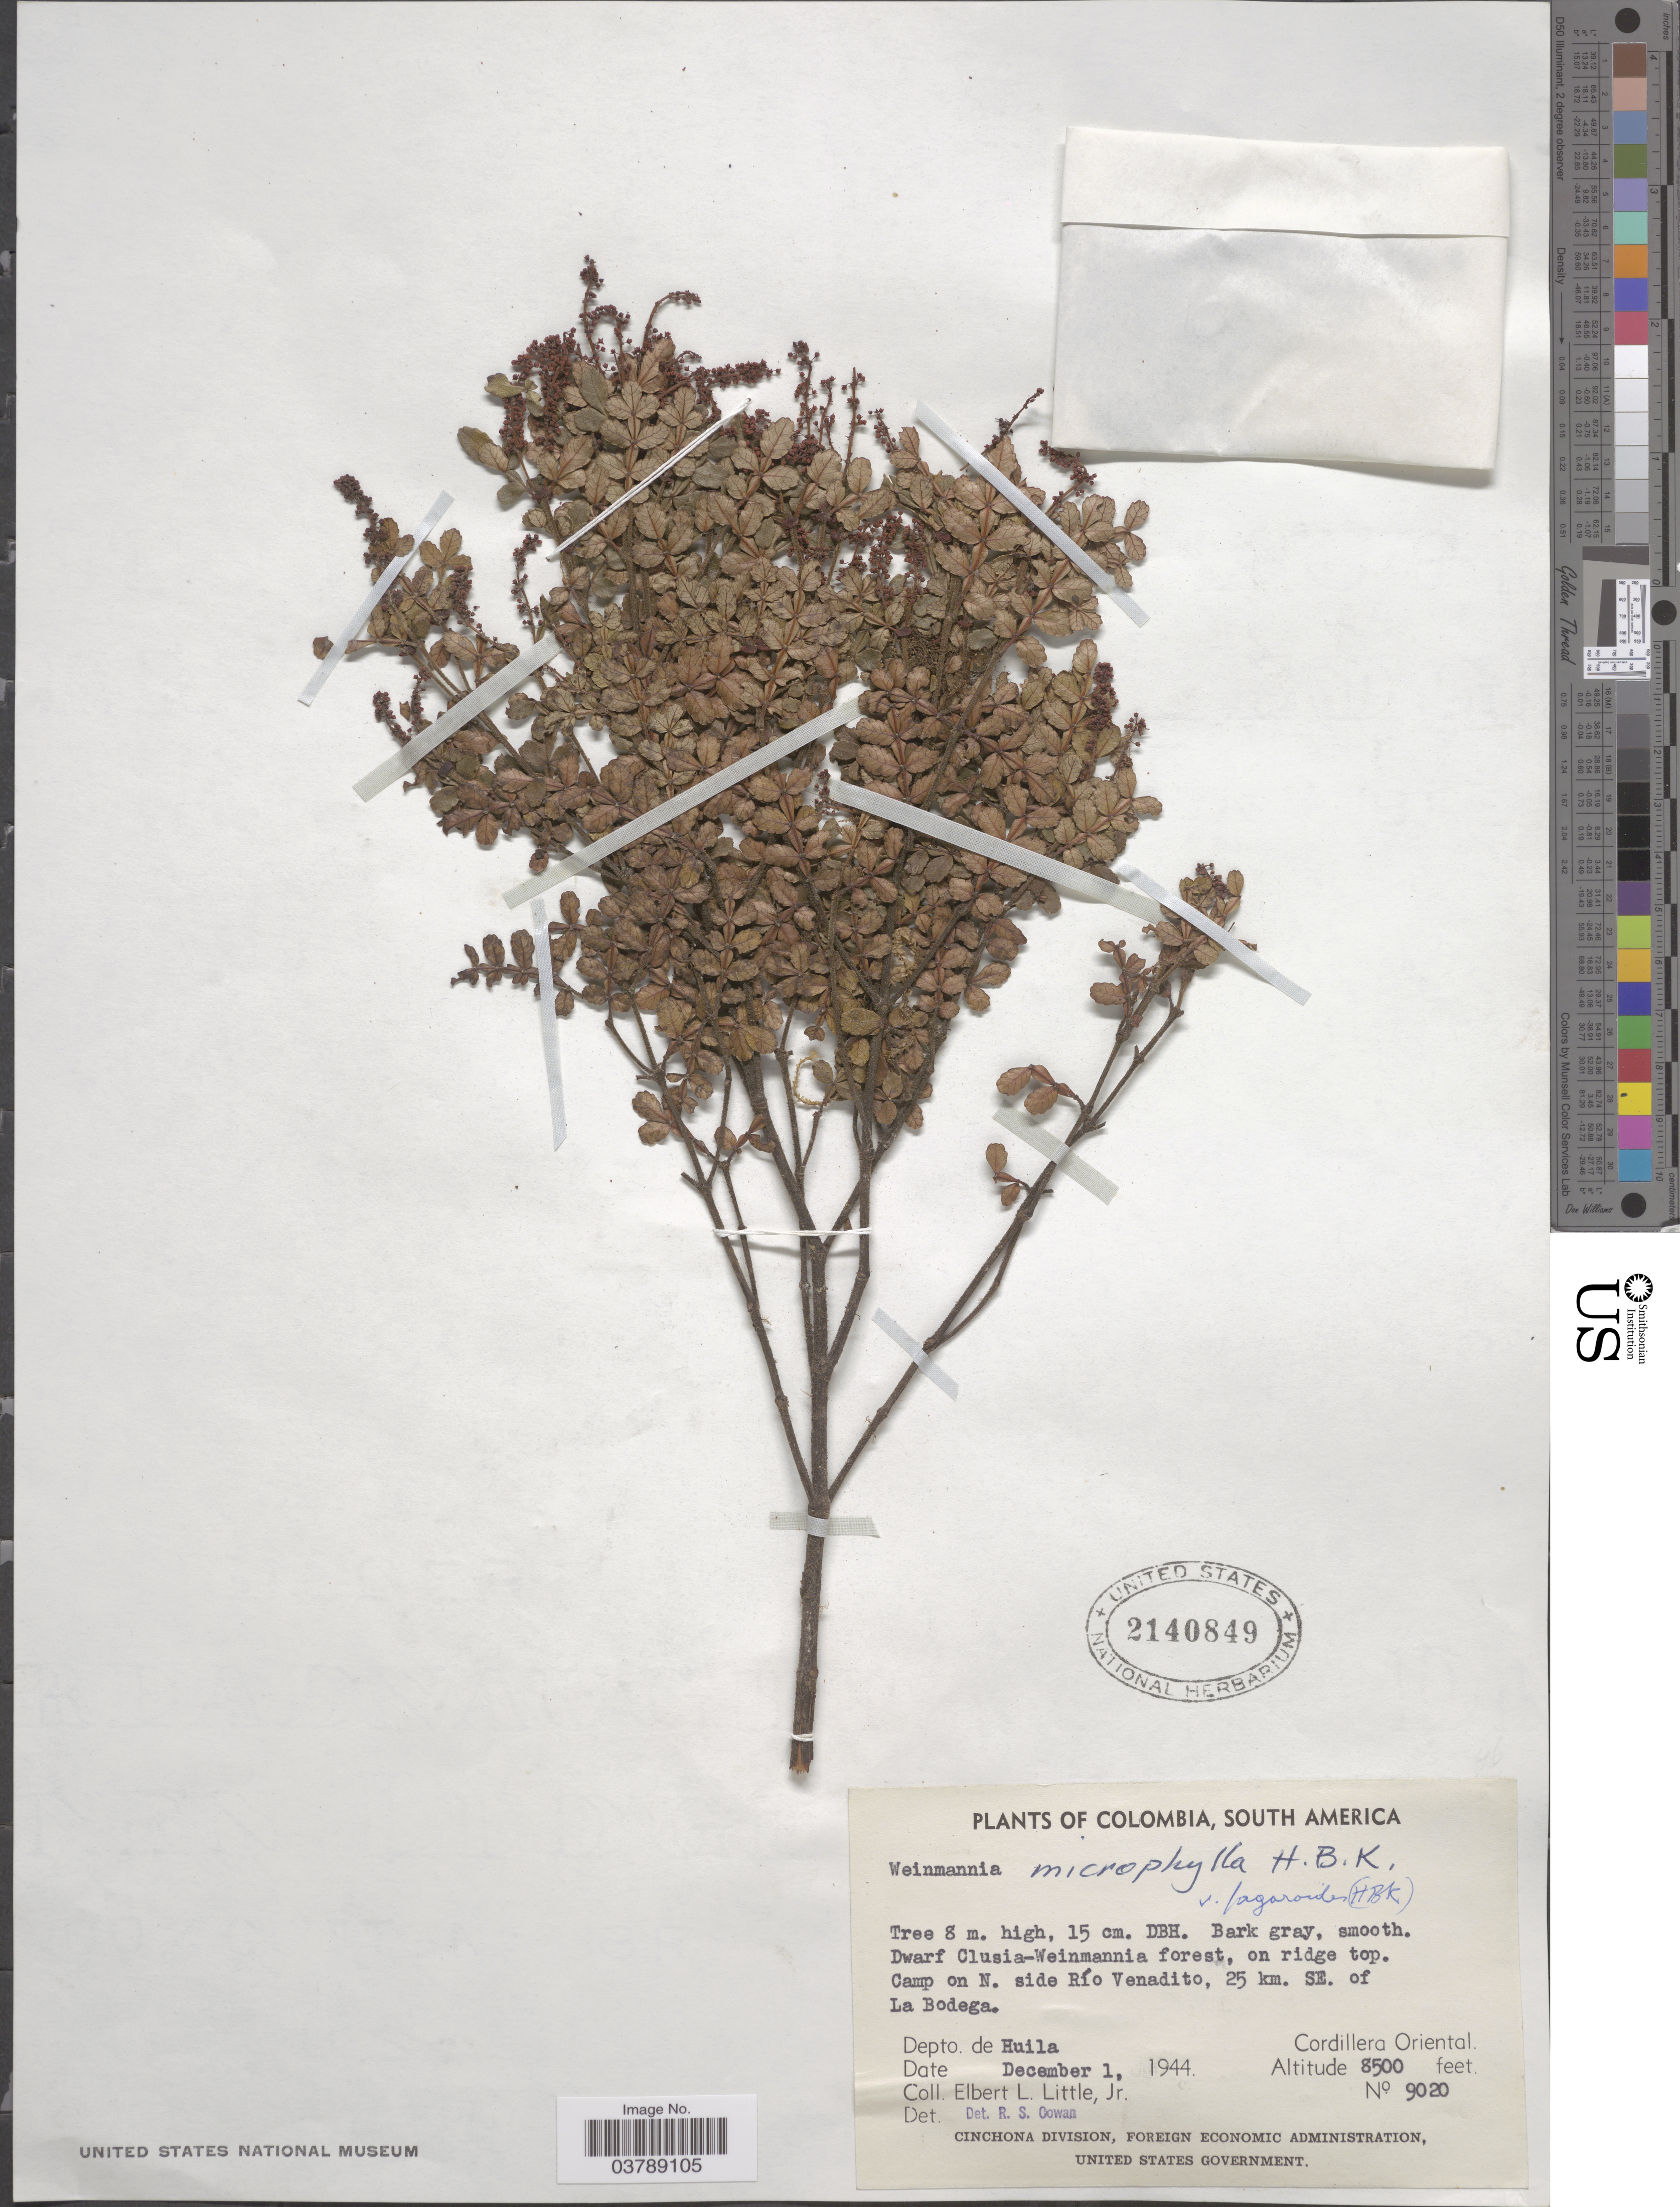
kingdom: Plantae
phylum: Tracheophyta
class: Magnoliopsida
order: Oxalidales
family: Cunoniaceae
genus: Weinmannia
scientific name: Weinmannia fagaroides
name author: Kunth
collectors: E. L. Little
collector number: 9020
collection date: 1944-12-01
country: Colombia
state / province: Huila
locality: Camp on N. side Río Venadito, 25 km. SE. of La Bodega. Depto. de Huila, Cordillera Oriental.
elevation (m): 2591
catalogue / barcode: US 2140849